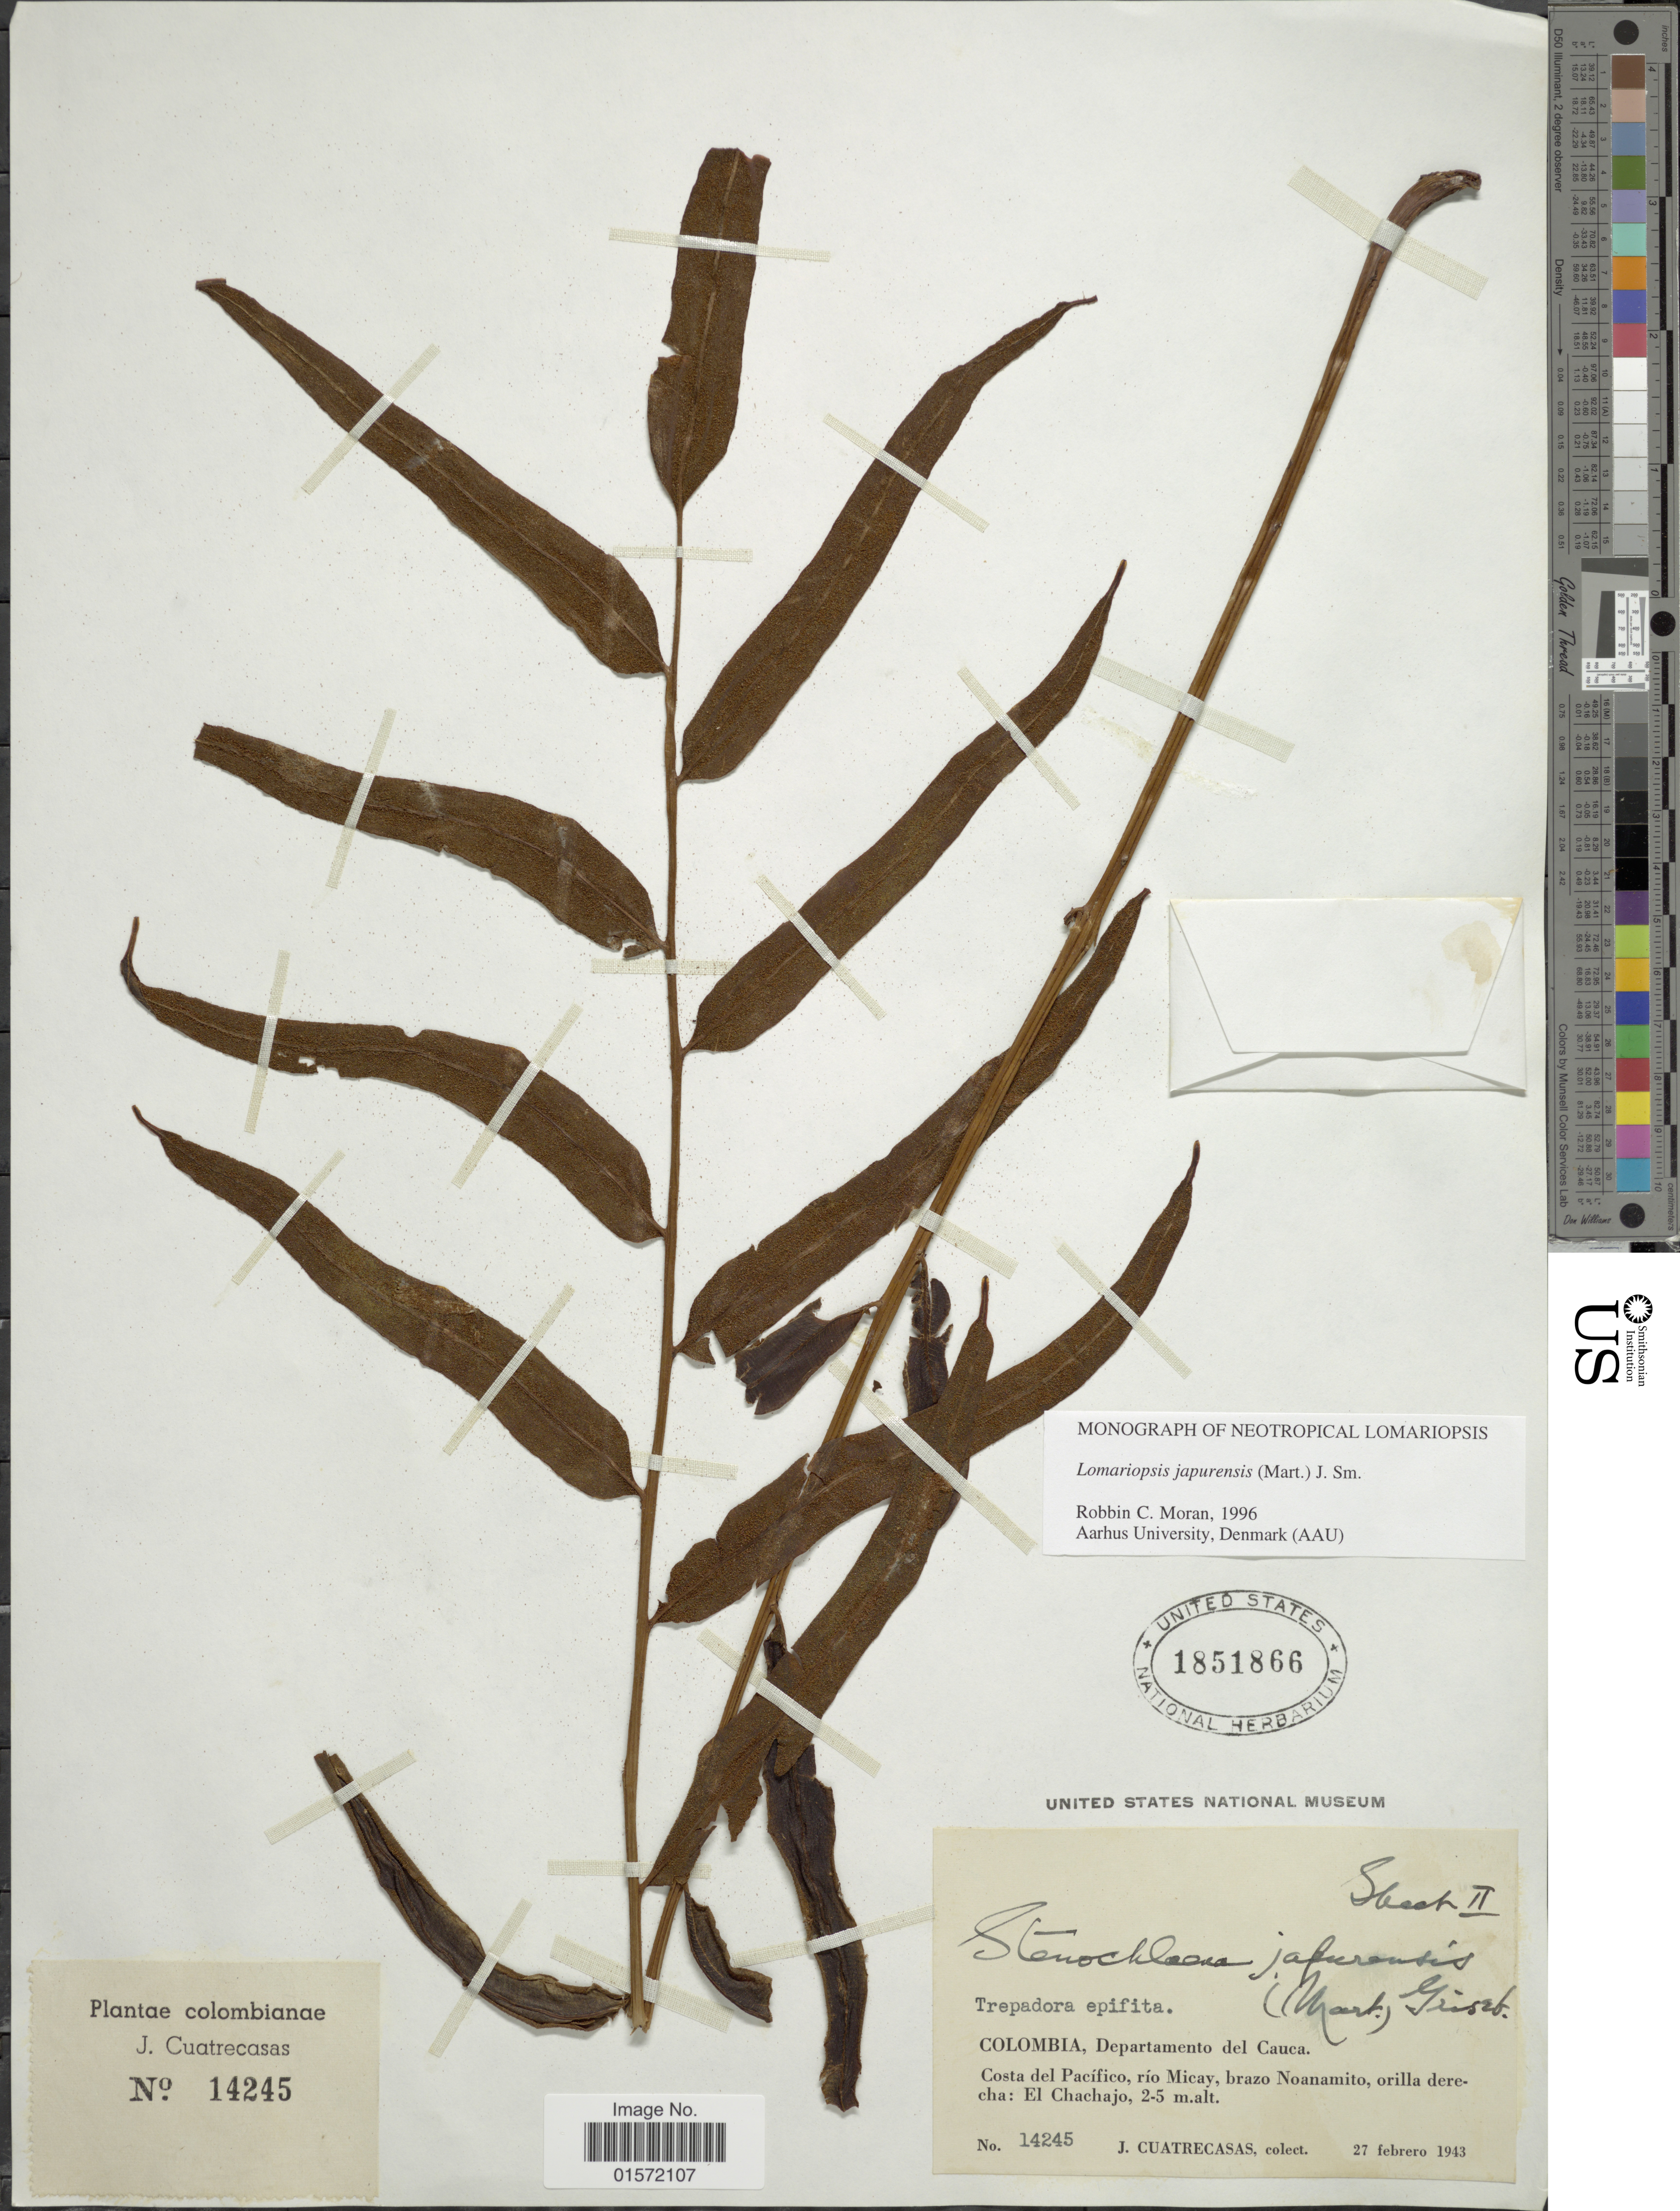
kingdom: Plantae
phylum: Tracheophyta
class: Polypodiopsida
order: Polypodiales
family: Lomariopsidaceae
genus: Lomariopsis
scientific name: Lomariopsis japurensis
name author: (Mart.) J. Sm.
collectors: J. Cuatrecasas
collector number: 14245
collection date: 1943-02-27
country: Colombia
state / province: Cauca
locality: Departamento del Cauca, Costa del Pacífico, río Micay, brazo Noanamito, orilla derecha: El Chachajo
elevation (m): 2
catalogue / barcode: US 1851866